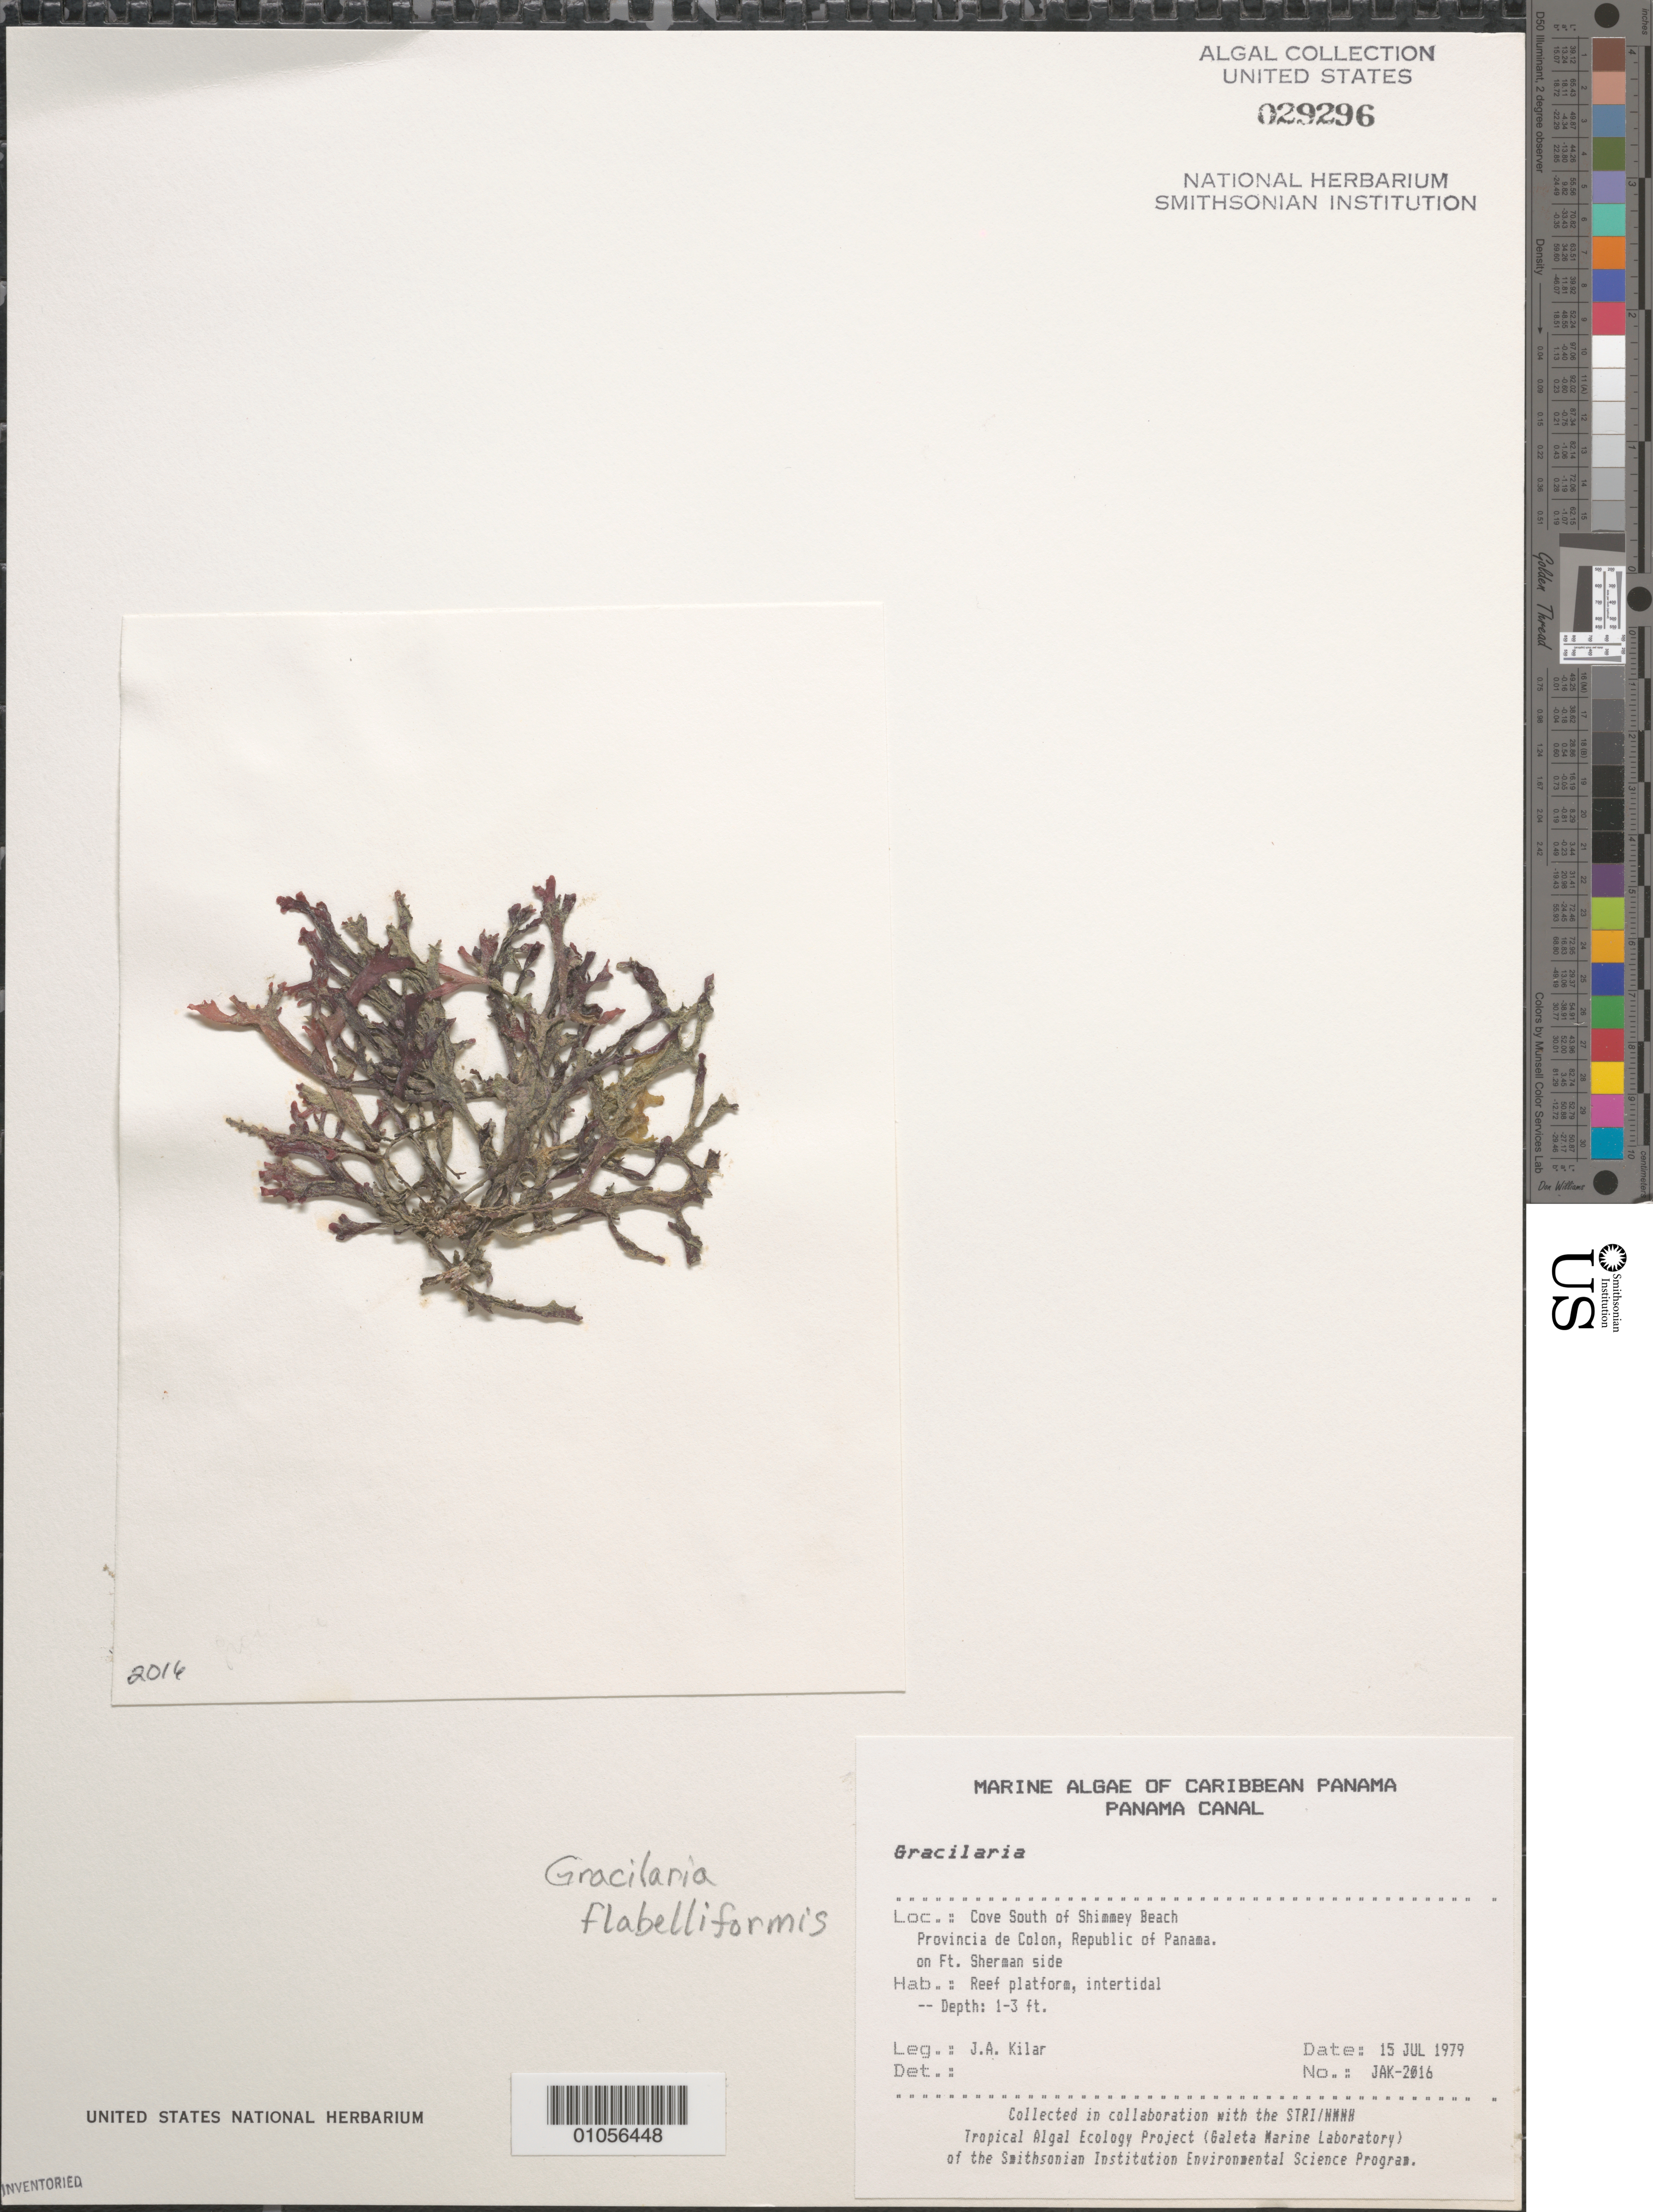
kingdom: Plantae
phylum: Rhodophyta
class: Florideophyceae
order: Gracilariales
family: Gracilariaceae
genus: Gracilaria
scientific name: Gracilaria flabelliformis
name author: (P. Crouan & H. Crouan) Fredericq & Gurgel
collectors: J. A. Kilar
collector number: JAK-2016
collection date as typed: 15 Jul 1979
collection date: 1979-07-15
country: Panama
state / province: Colón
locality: Fort Sherman side of cove, south of Shimmey Beach, Panama Canal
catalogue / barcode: US 29296